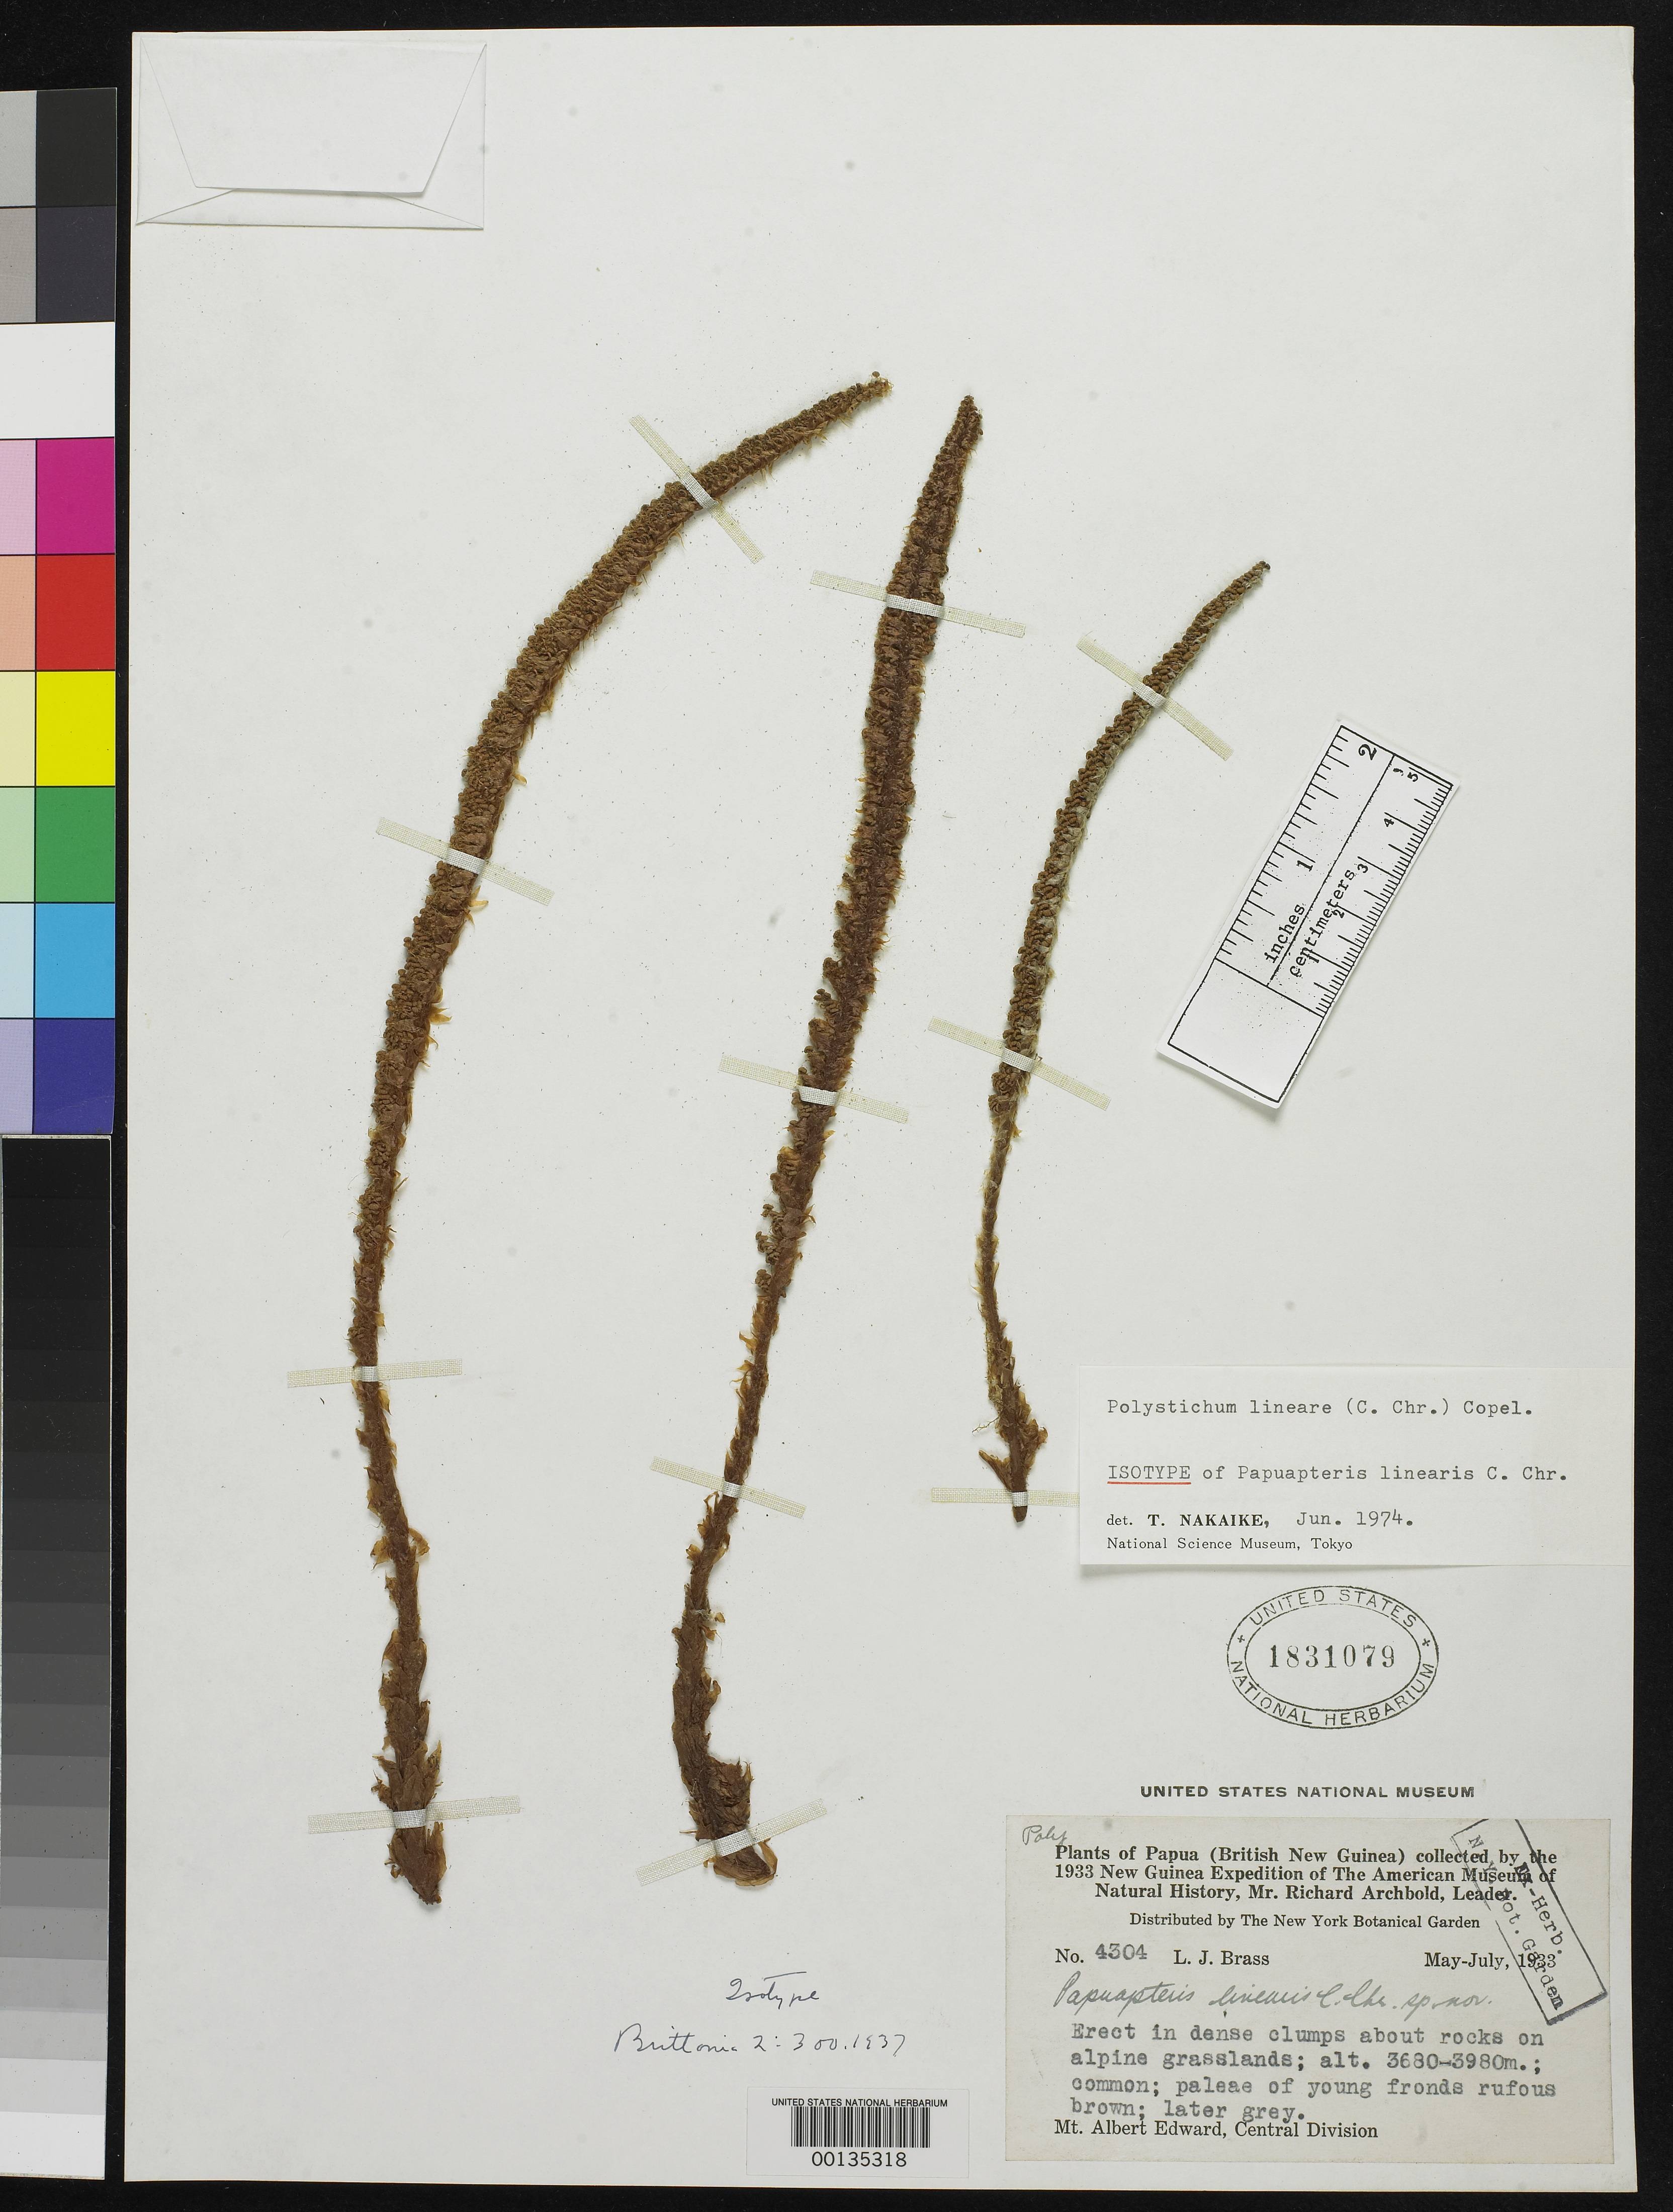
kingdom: Plantae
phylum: Tracheophyta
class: Polypodiopsida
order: Polypodiales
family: Dryopteridaceae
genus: Papuapteris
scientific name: Papuapteris linearis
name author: C. Chr.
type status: Type Collection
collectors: L. J. Brass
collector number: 4304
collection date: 1933-05/1933-07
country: Papua New Guinea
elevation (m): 3680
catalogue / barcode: US 1831079